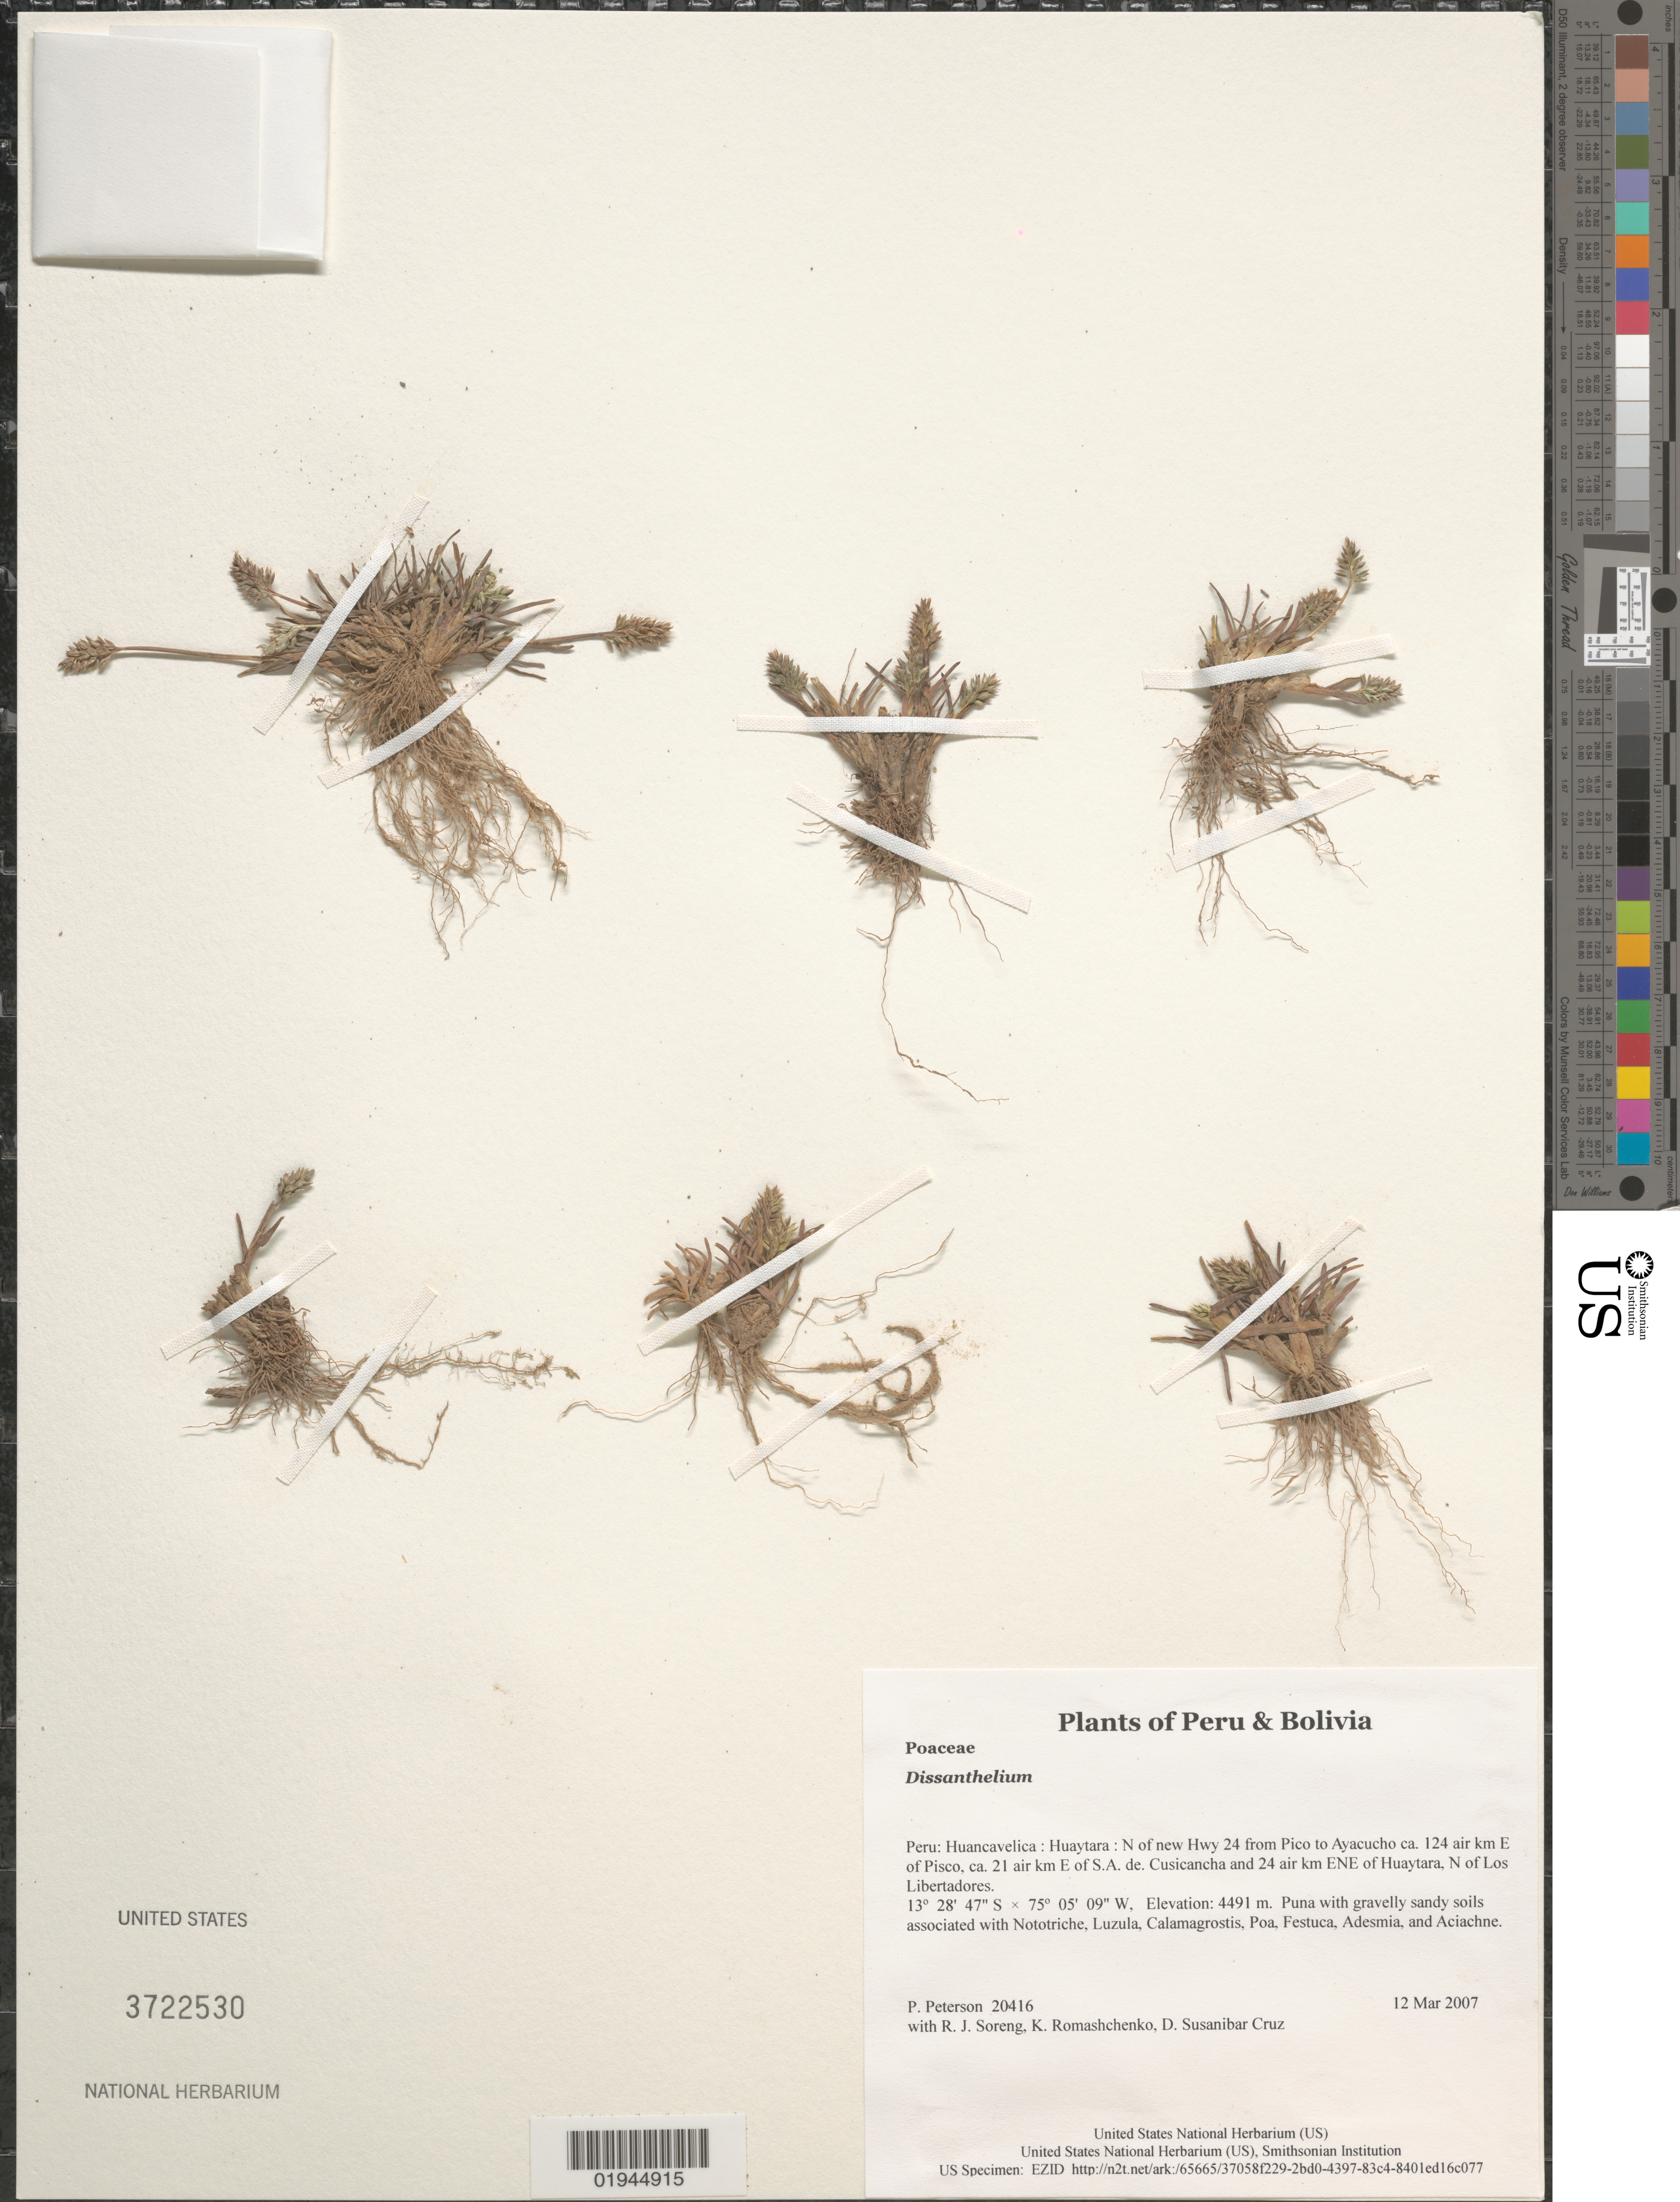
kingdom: Plantae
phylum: Tracheophyta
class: Liliopsida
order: Poales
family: Poaceae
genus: Dissanthelium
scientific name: Dissanthelium sp.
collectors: P. M. Peterson, R. J. Soreng, K. Romashchenko & D. Susanibar Cruz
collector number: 20416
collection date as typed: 12 Mar 2007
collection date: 2007-03-12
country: Peru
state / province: Huancavelica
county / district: Huaytara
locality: N of new Hwy 24 from Pico to Ayacucho ca. 124 air km E of Pisco, ca. 21 air km E of S.A. de. Cusicancha and 24 air km ENE of Huaytara, N of Los Libertadores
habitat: Puna with gravelly sandy soils associated with Nototriche, Luzula, Calamagrostis, Poa, Festuca, Adesmia, and Aciachne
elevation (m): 4491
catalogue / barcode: US 3722530